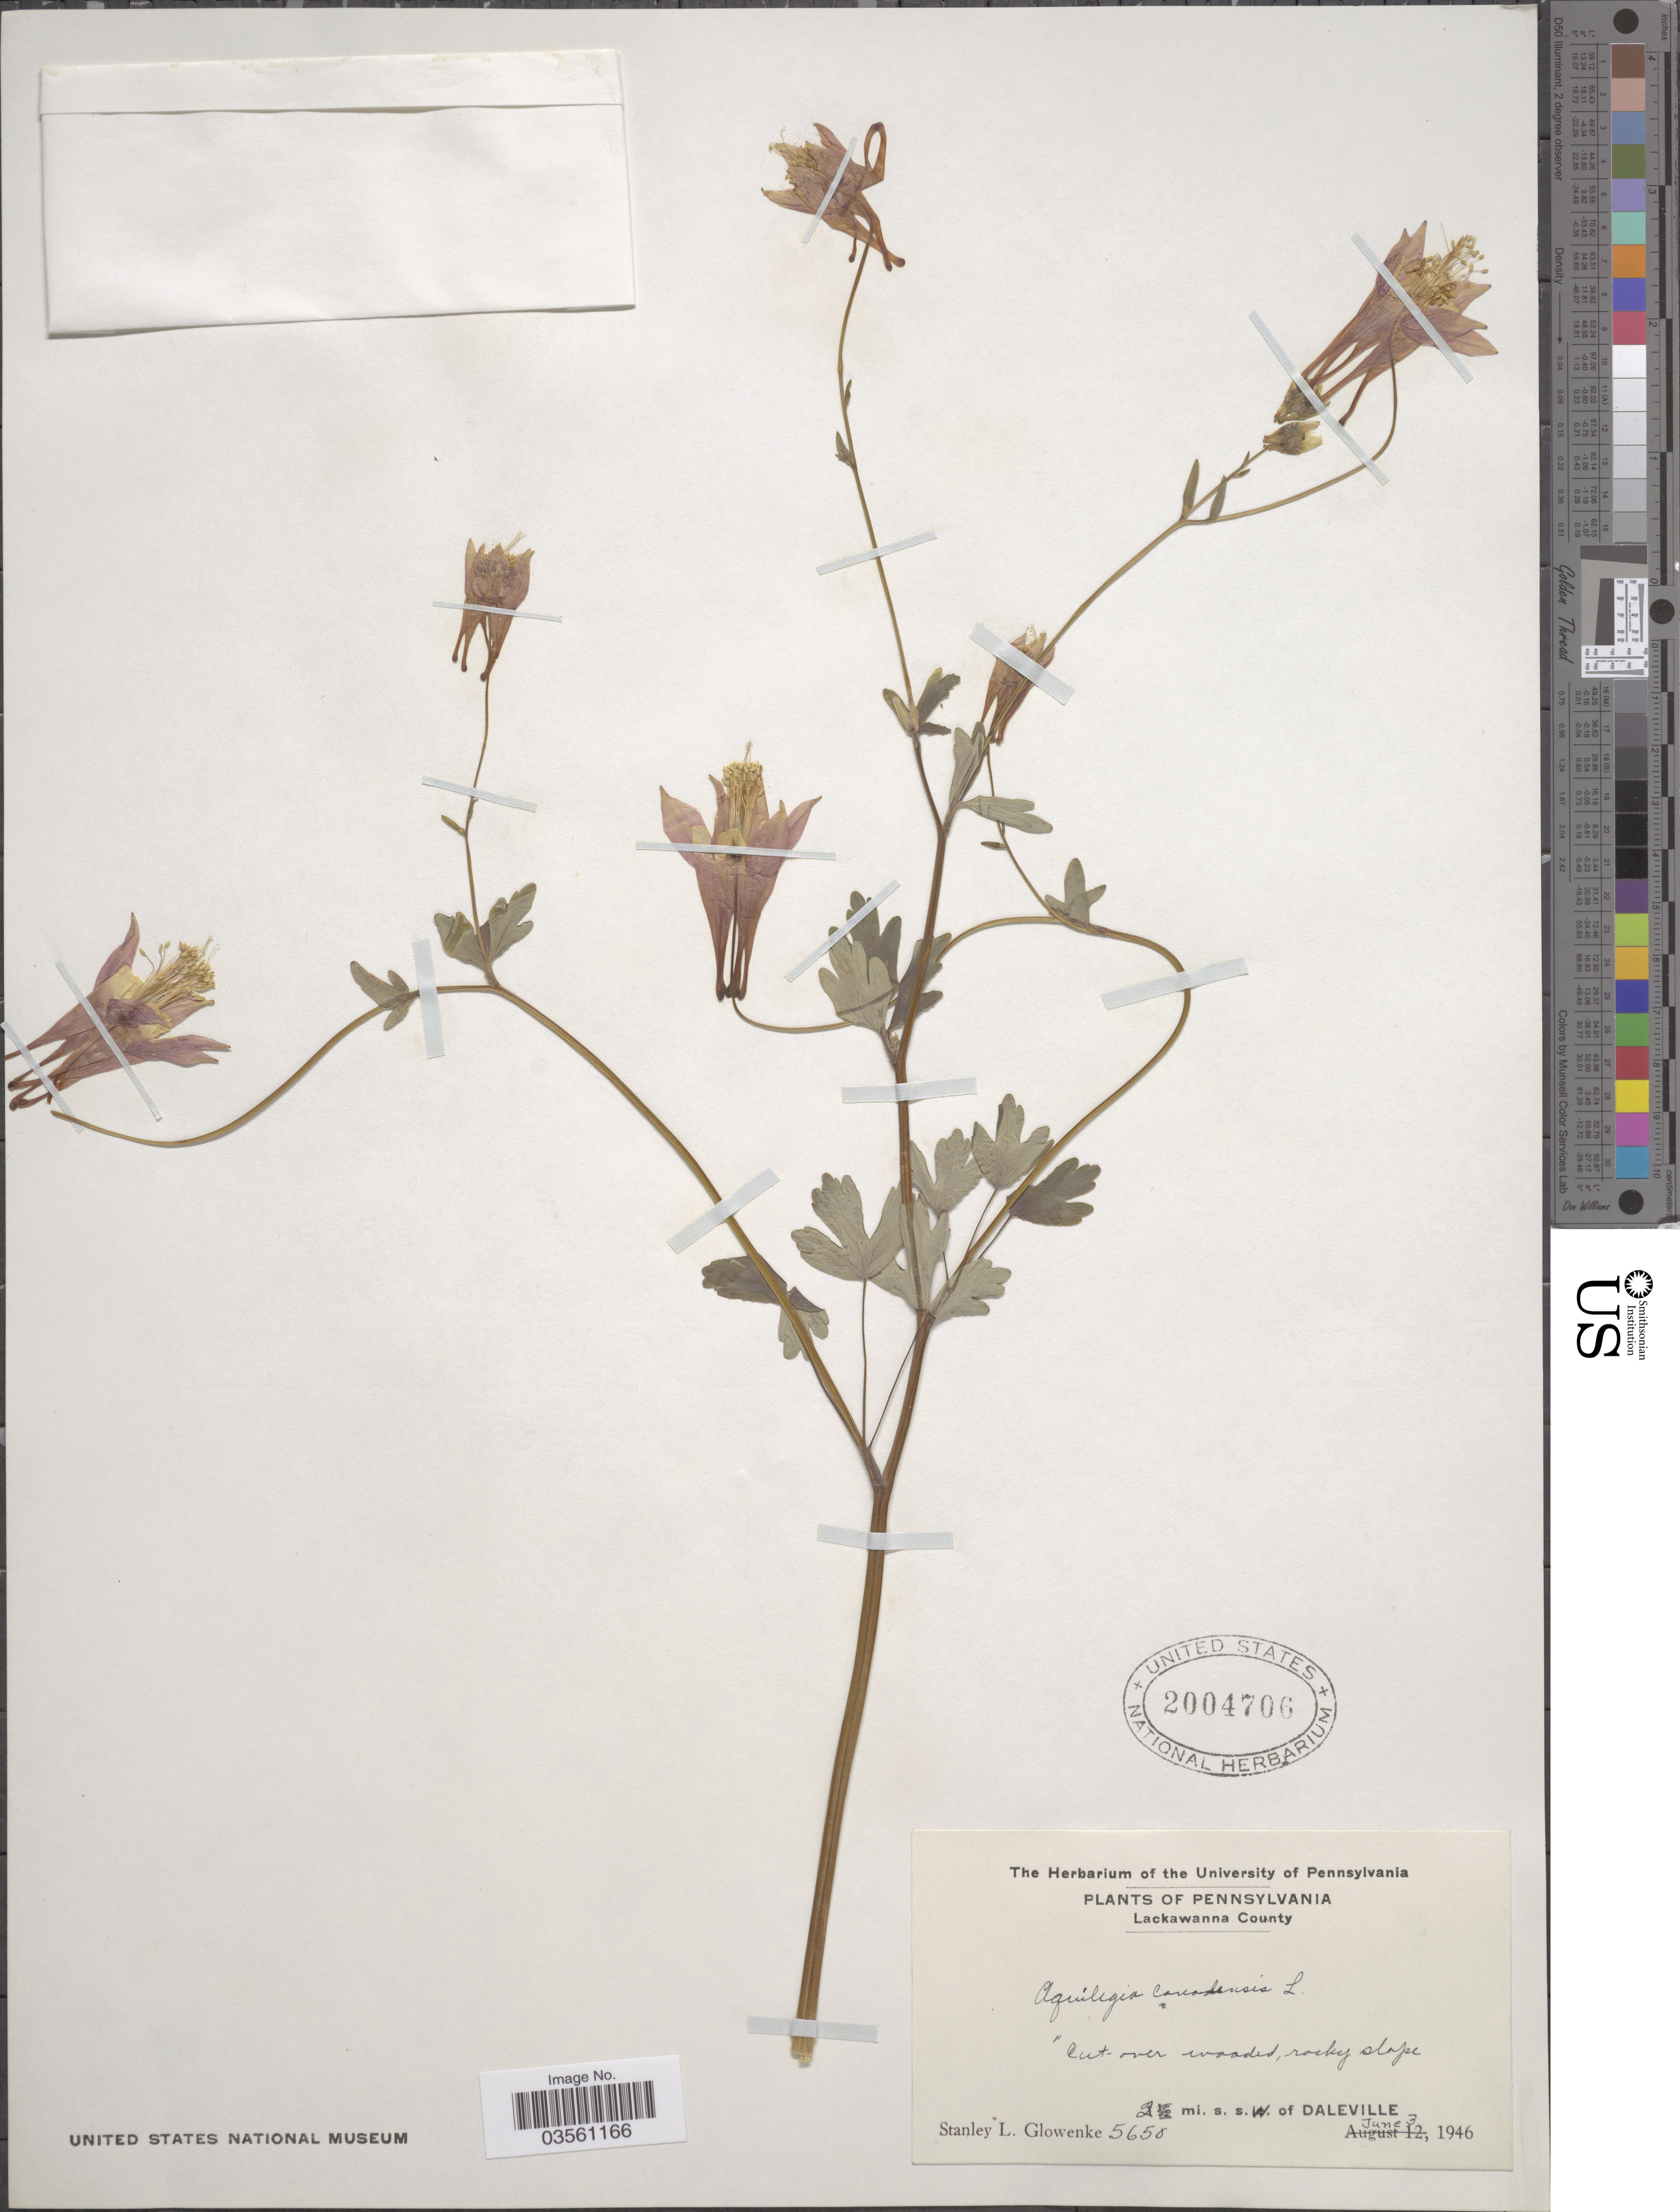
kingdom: Plantae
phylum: Tracheophyta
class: Magnoliopsida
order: Ranunculales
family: Ranunculaceae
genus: Aquilegia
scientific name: Aquilegia canadensis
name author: L.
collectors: S. Glowenke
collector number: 5650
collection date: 1946-06-03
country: United States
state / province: Pennsylvania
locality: Lackawanna County. 2 mi. s.s.w. of Daleville.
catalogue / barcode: US 2004706